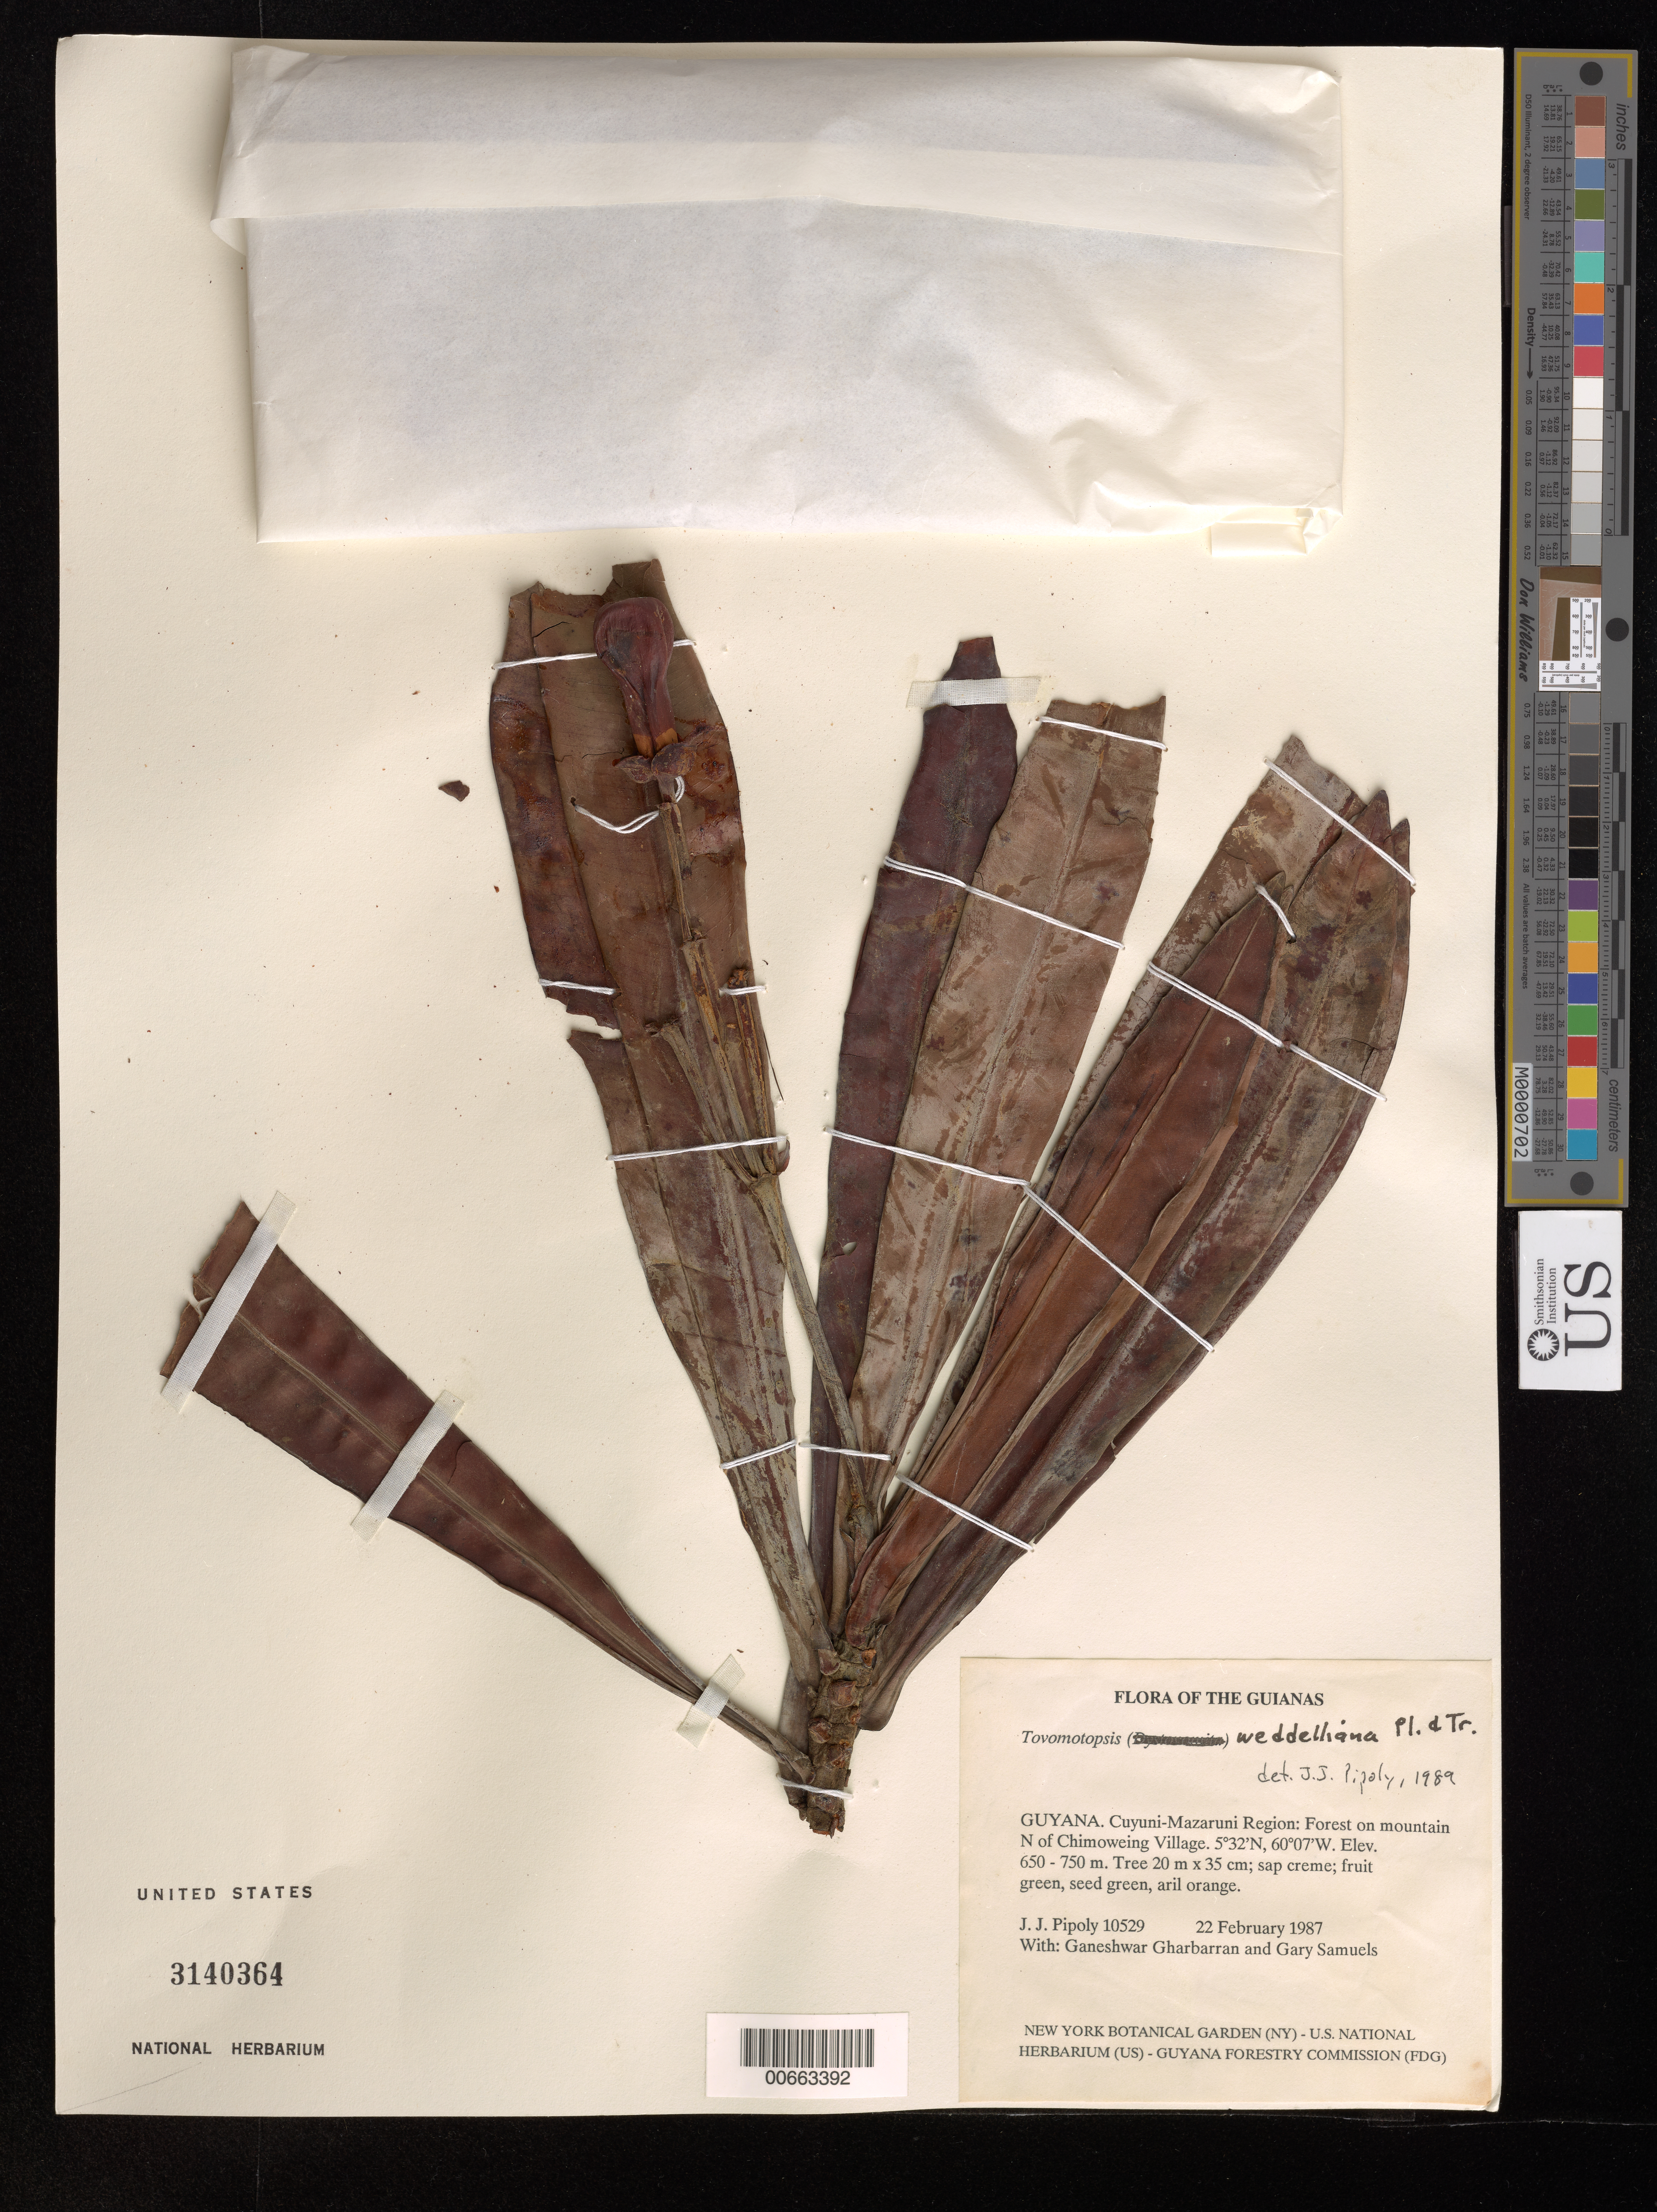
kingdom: Plantae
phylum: Tracheophyta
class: Magnoliopsida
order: Malpighiales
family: Clusiaceae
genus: Tovomita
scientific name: Tovomita weddelliana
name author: Planch. & Triana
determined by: Pipoly, J. J., III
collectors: J. J. Pipoly, G. Gharbarran & G. Samuels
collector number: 10529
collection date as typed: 22 February 1987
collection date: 1987-02-22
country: Guyana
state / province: Cuyuni-Mazaruni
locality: Mountain N of Chinoweing Village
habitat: Forest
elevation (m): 650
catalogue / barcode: US 3140364